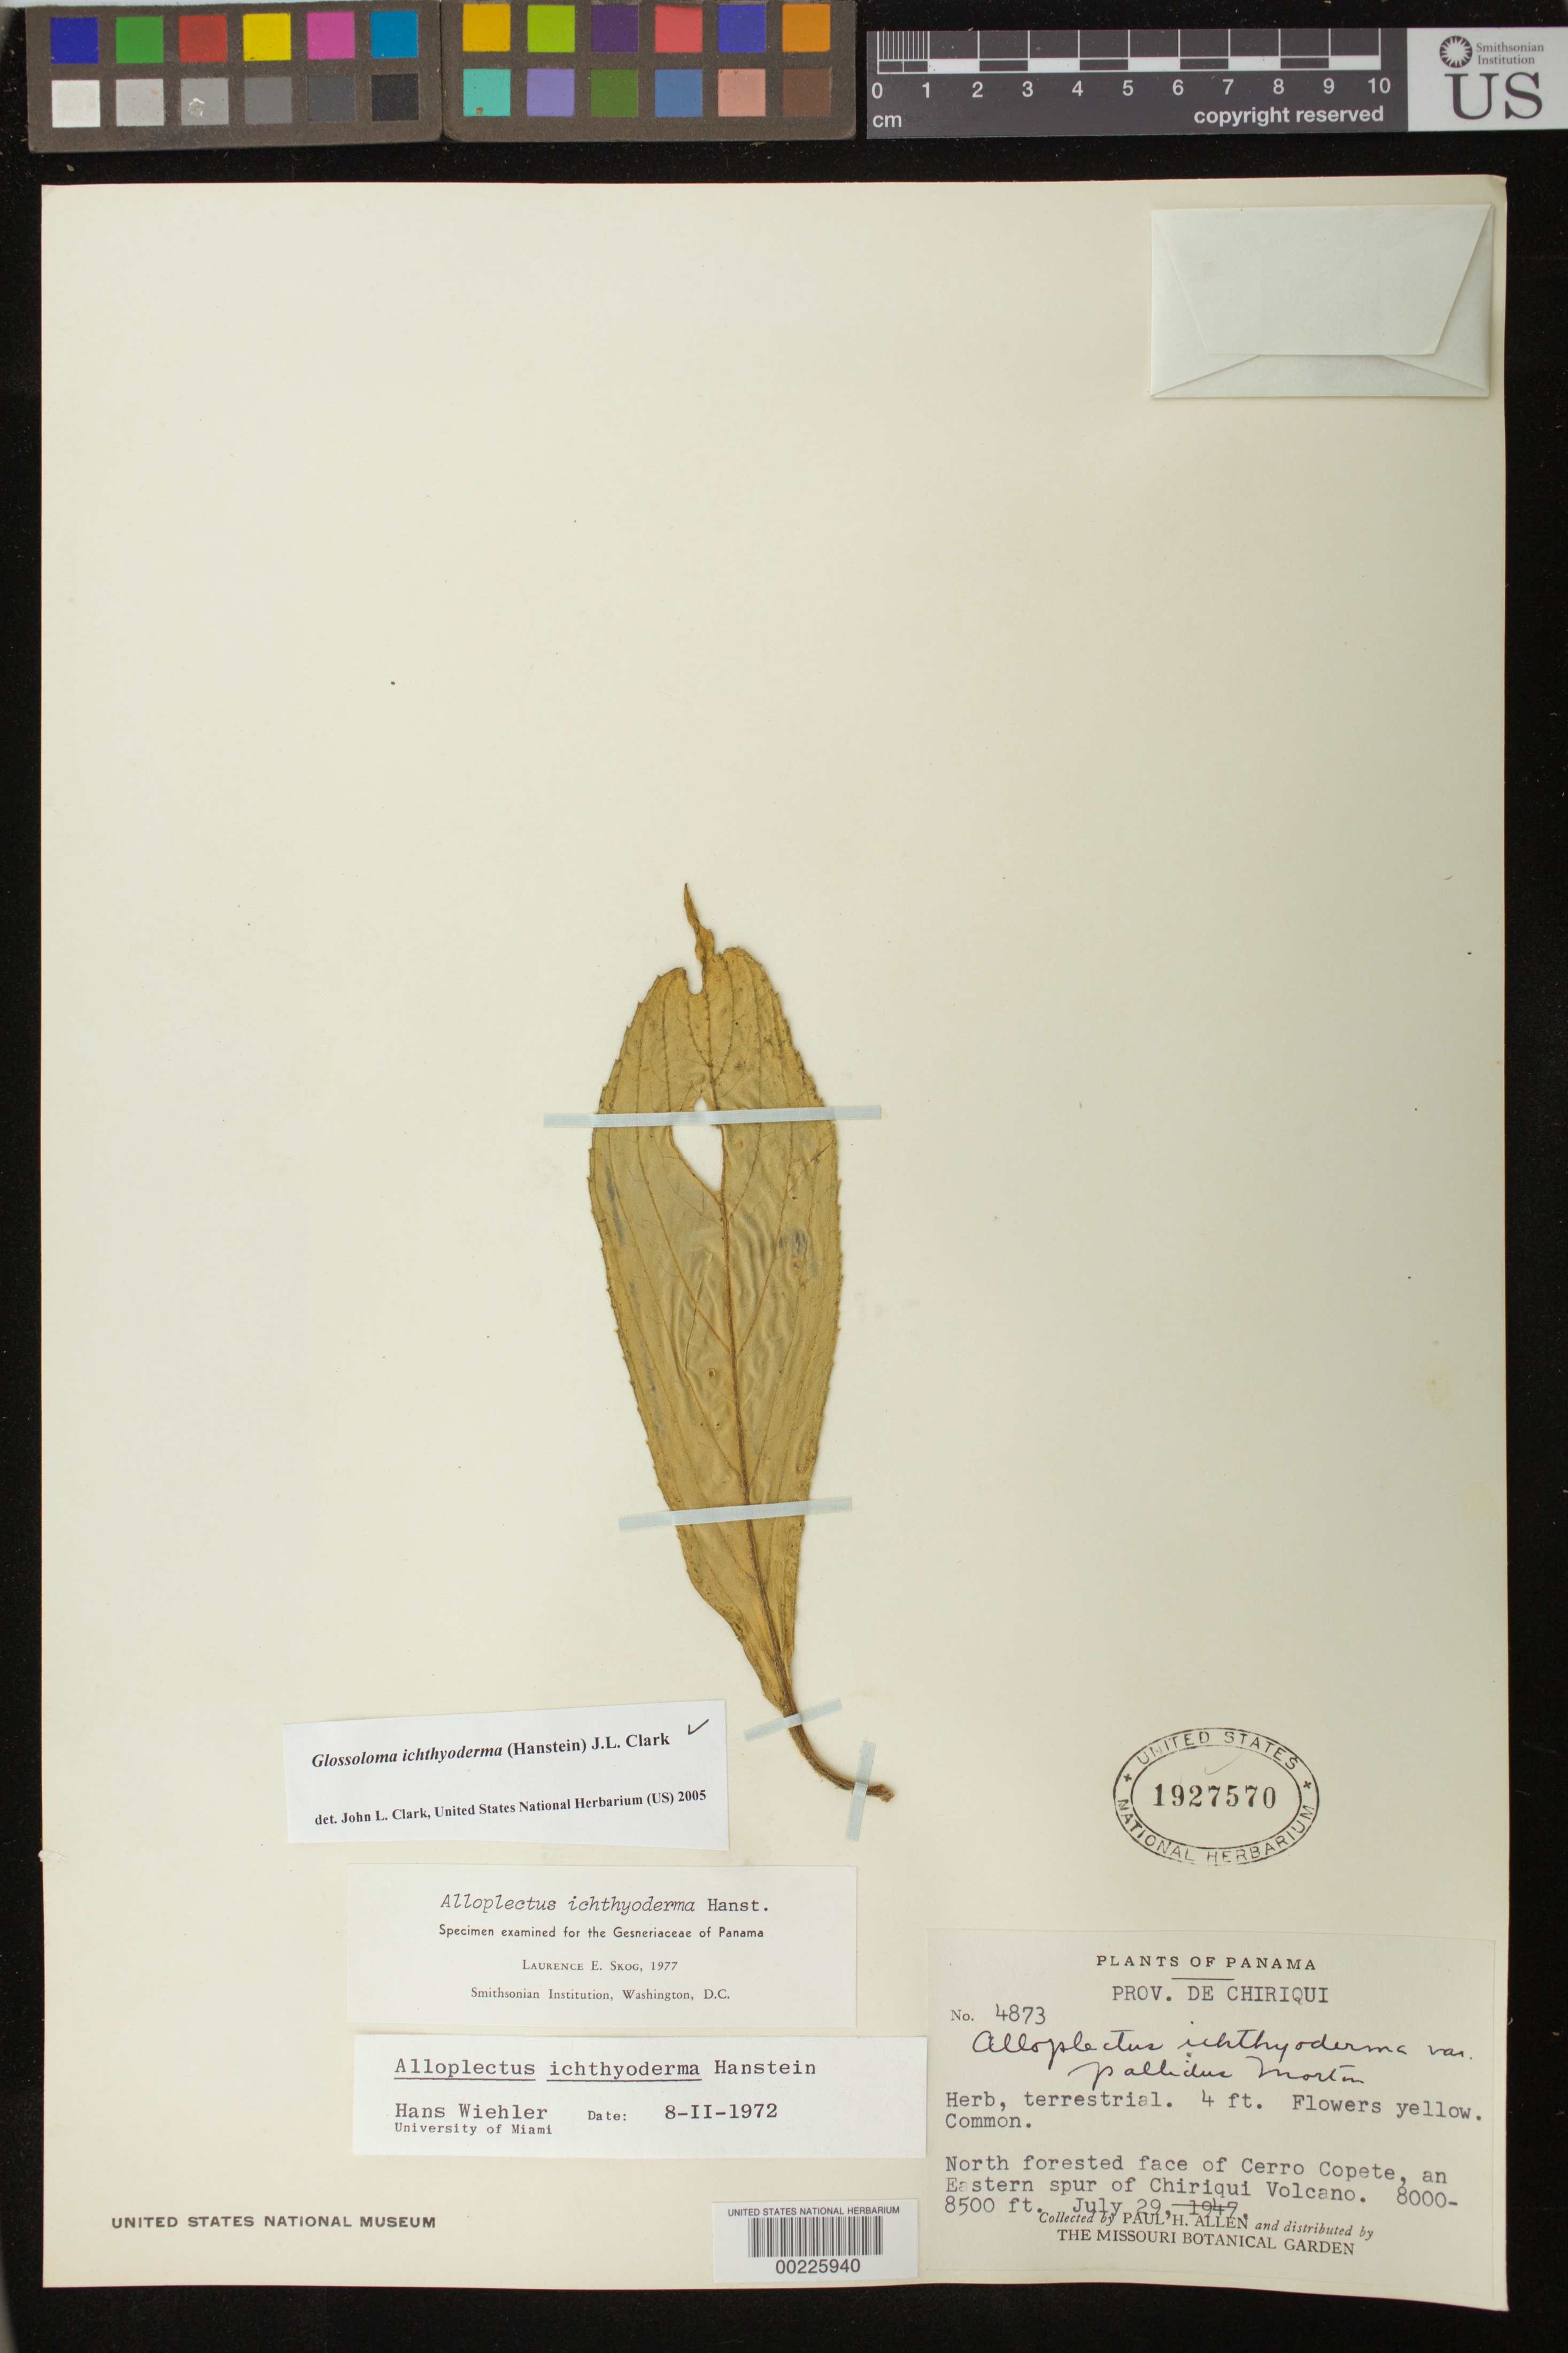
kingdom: Plantae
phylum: Tracheophyta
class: Magnoliopsida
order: Lamiales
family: Gesneriaceae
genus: Glossoloma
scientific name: Glossoloma ichthyoderma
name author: (Hanst.) J.L. Clark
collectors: P. H. Allen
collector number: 4873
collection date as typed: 29 Jul 1947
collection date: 1947-07-29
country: Panama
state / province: Chiriquí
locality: Cerro Copete, an eastern spur of Chiriqui Volcano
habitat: North forested face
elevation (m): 2438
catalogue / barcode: US 1927570